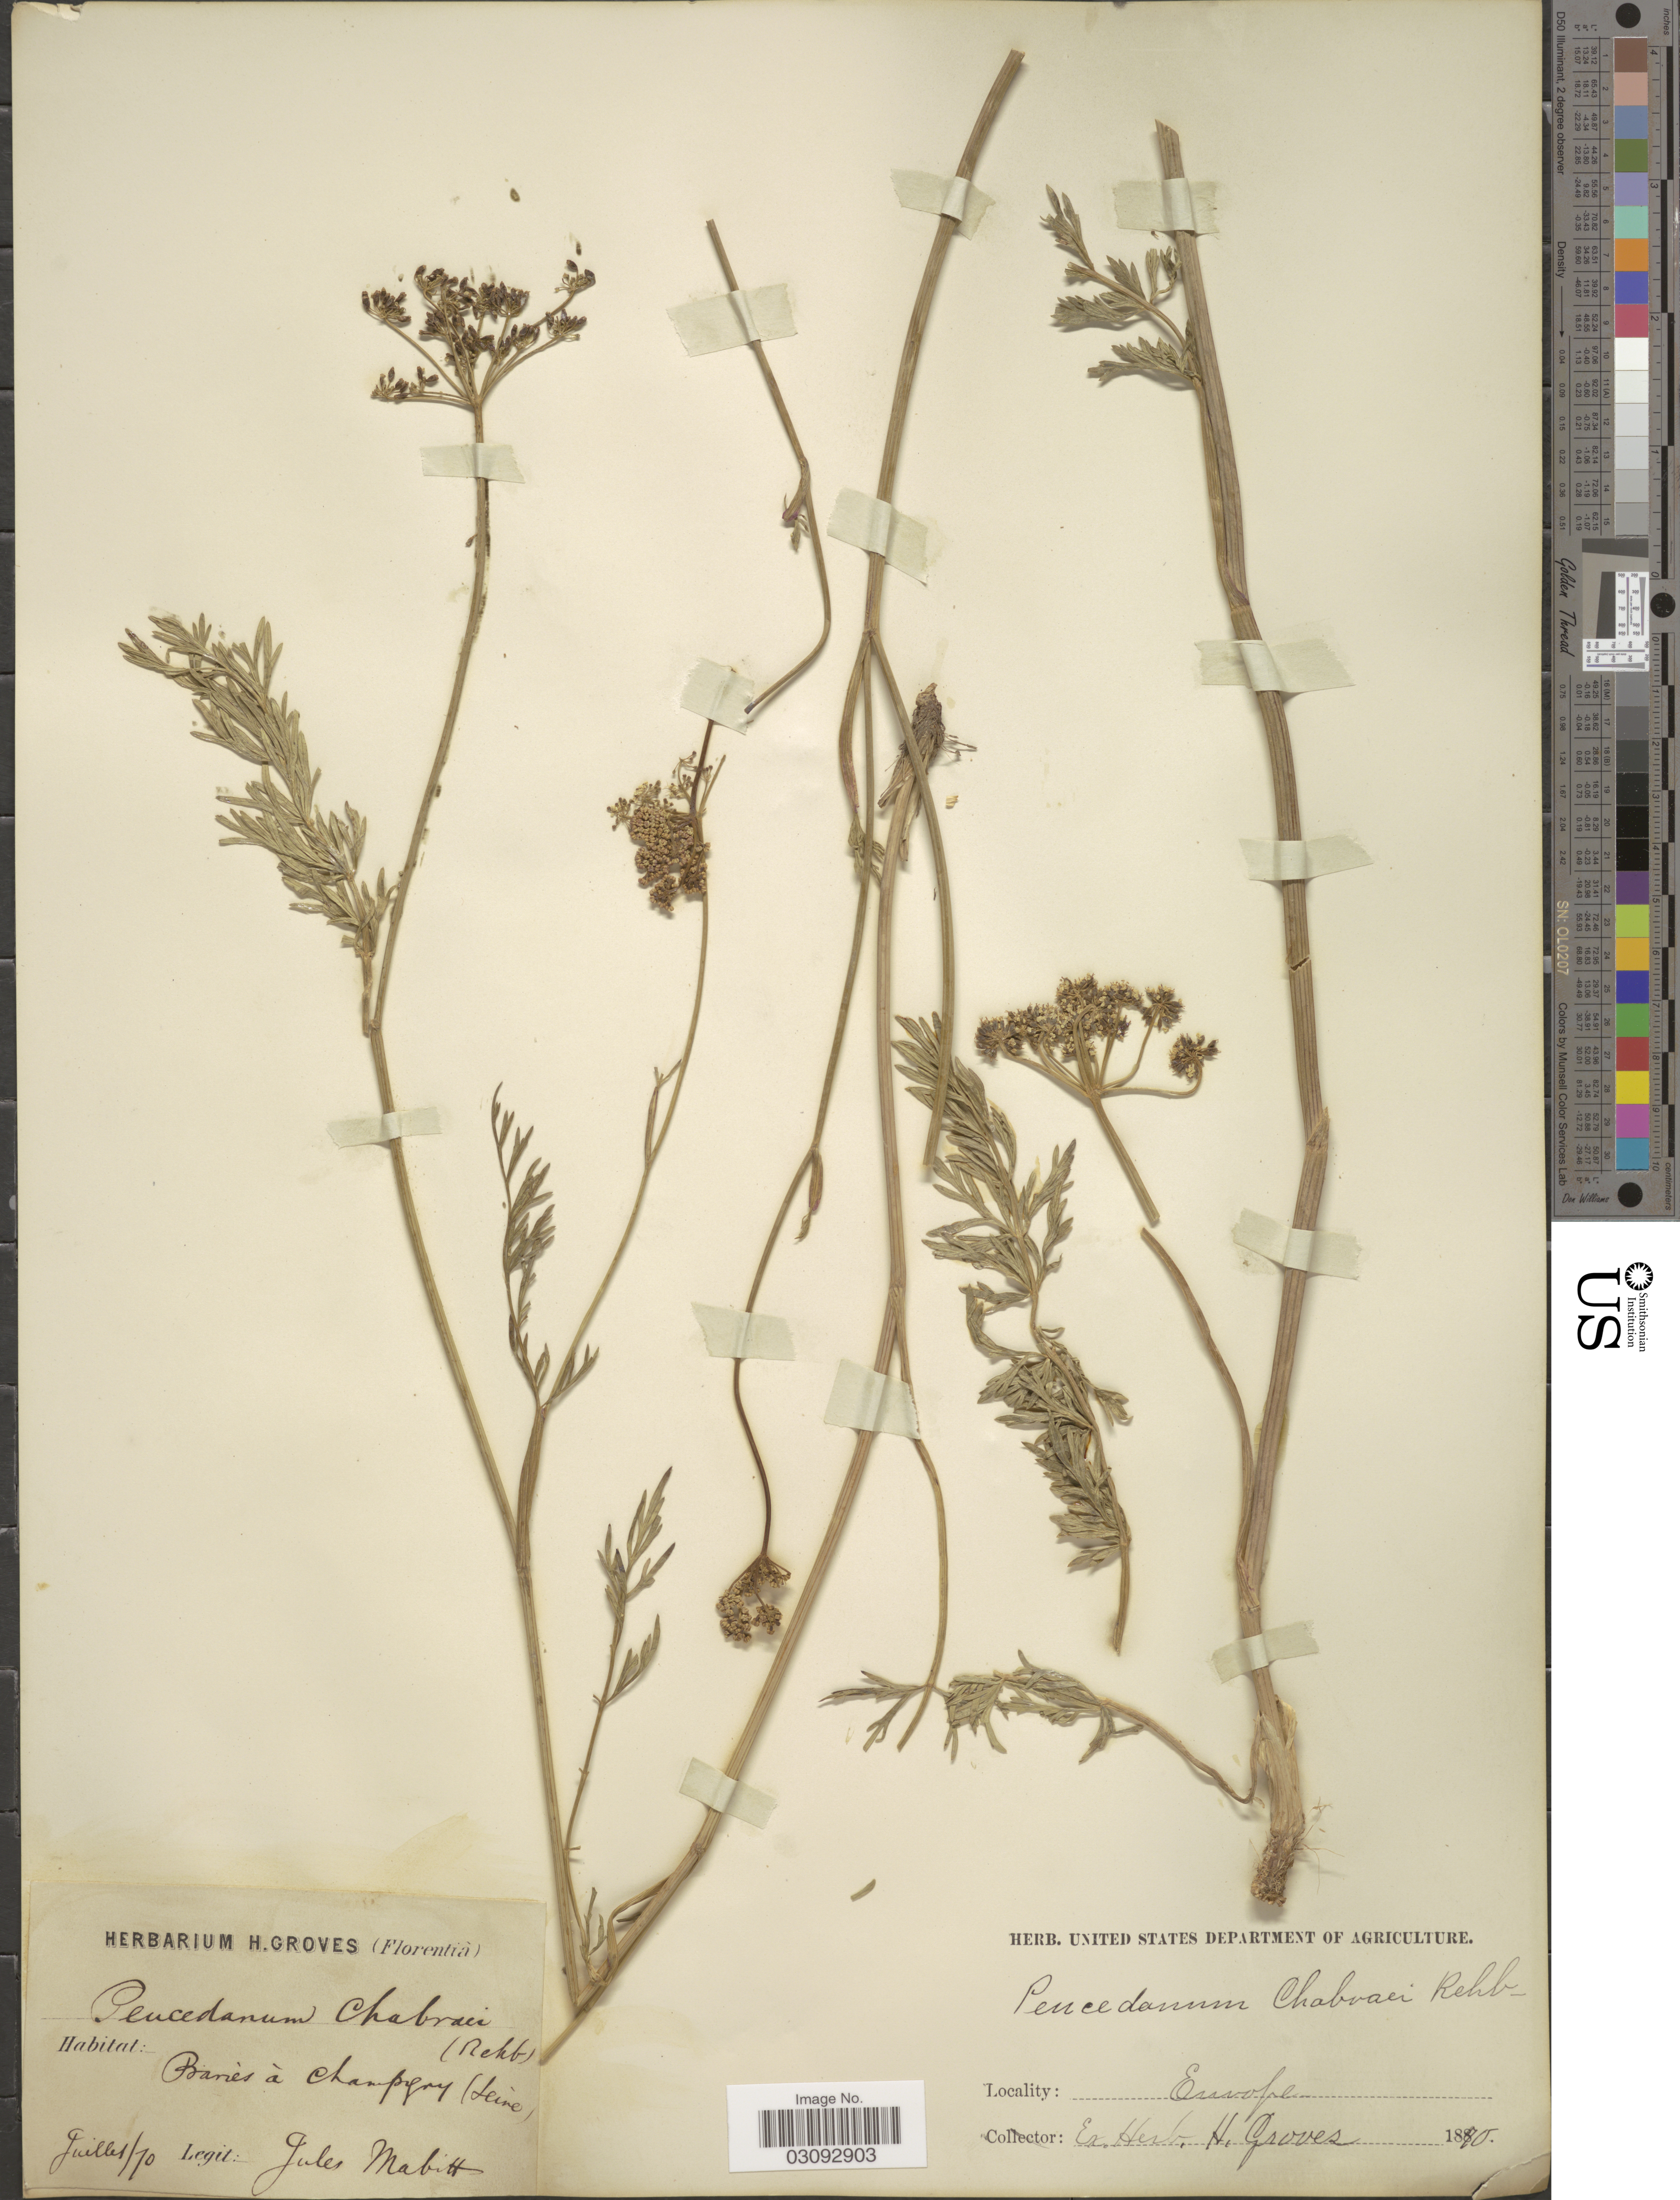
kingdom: Plantae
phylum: Tracheophyta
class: Magnoliopsida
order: Apiales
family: Apiaceae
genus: Peucedanum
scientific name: Peucedanum chabraei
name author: (Jacq.) Rchb.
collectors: J. Mabitt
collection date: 1870-07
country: France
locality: Europe, Baries á Champigny (Seine).